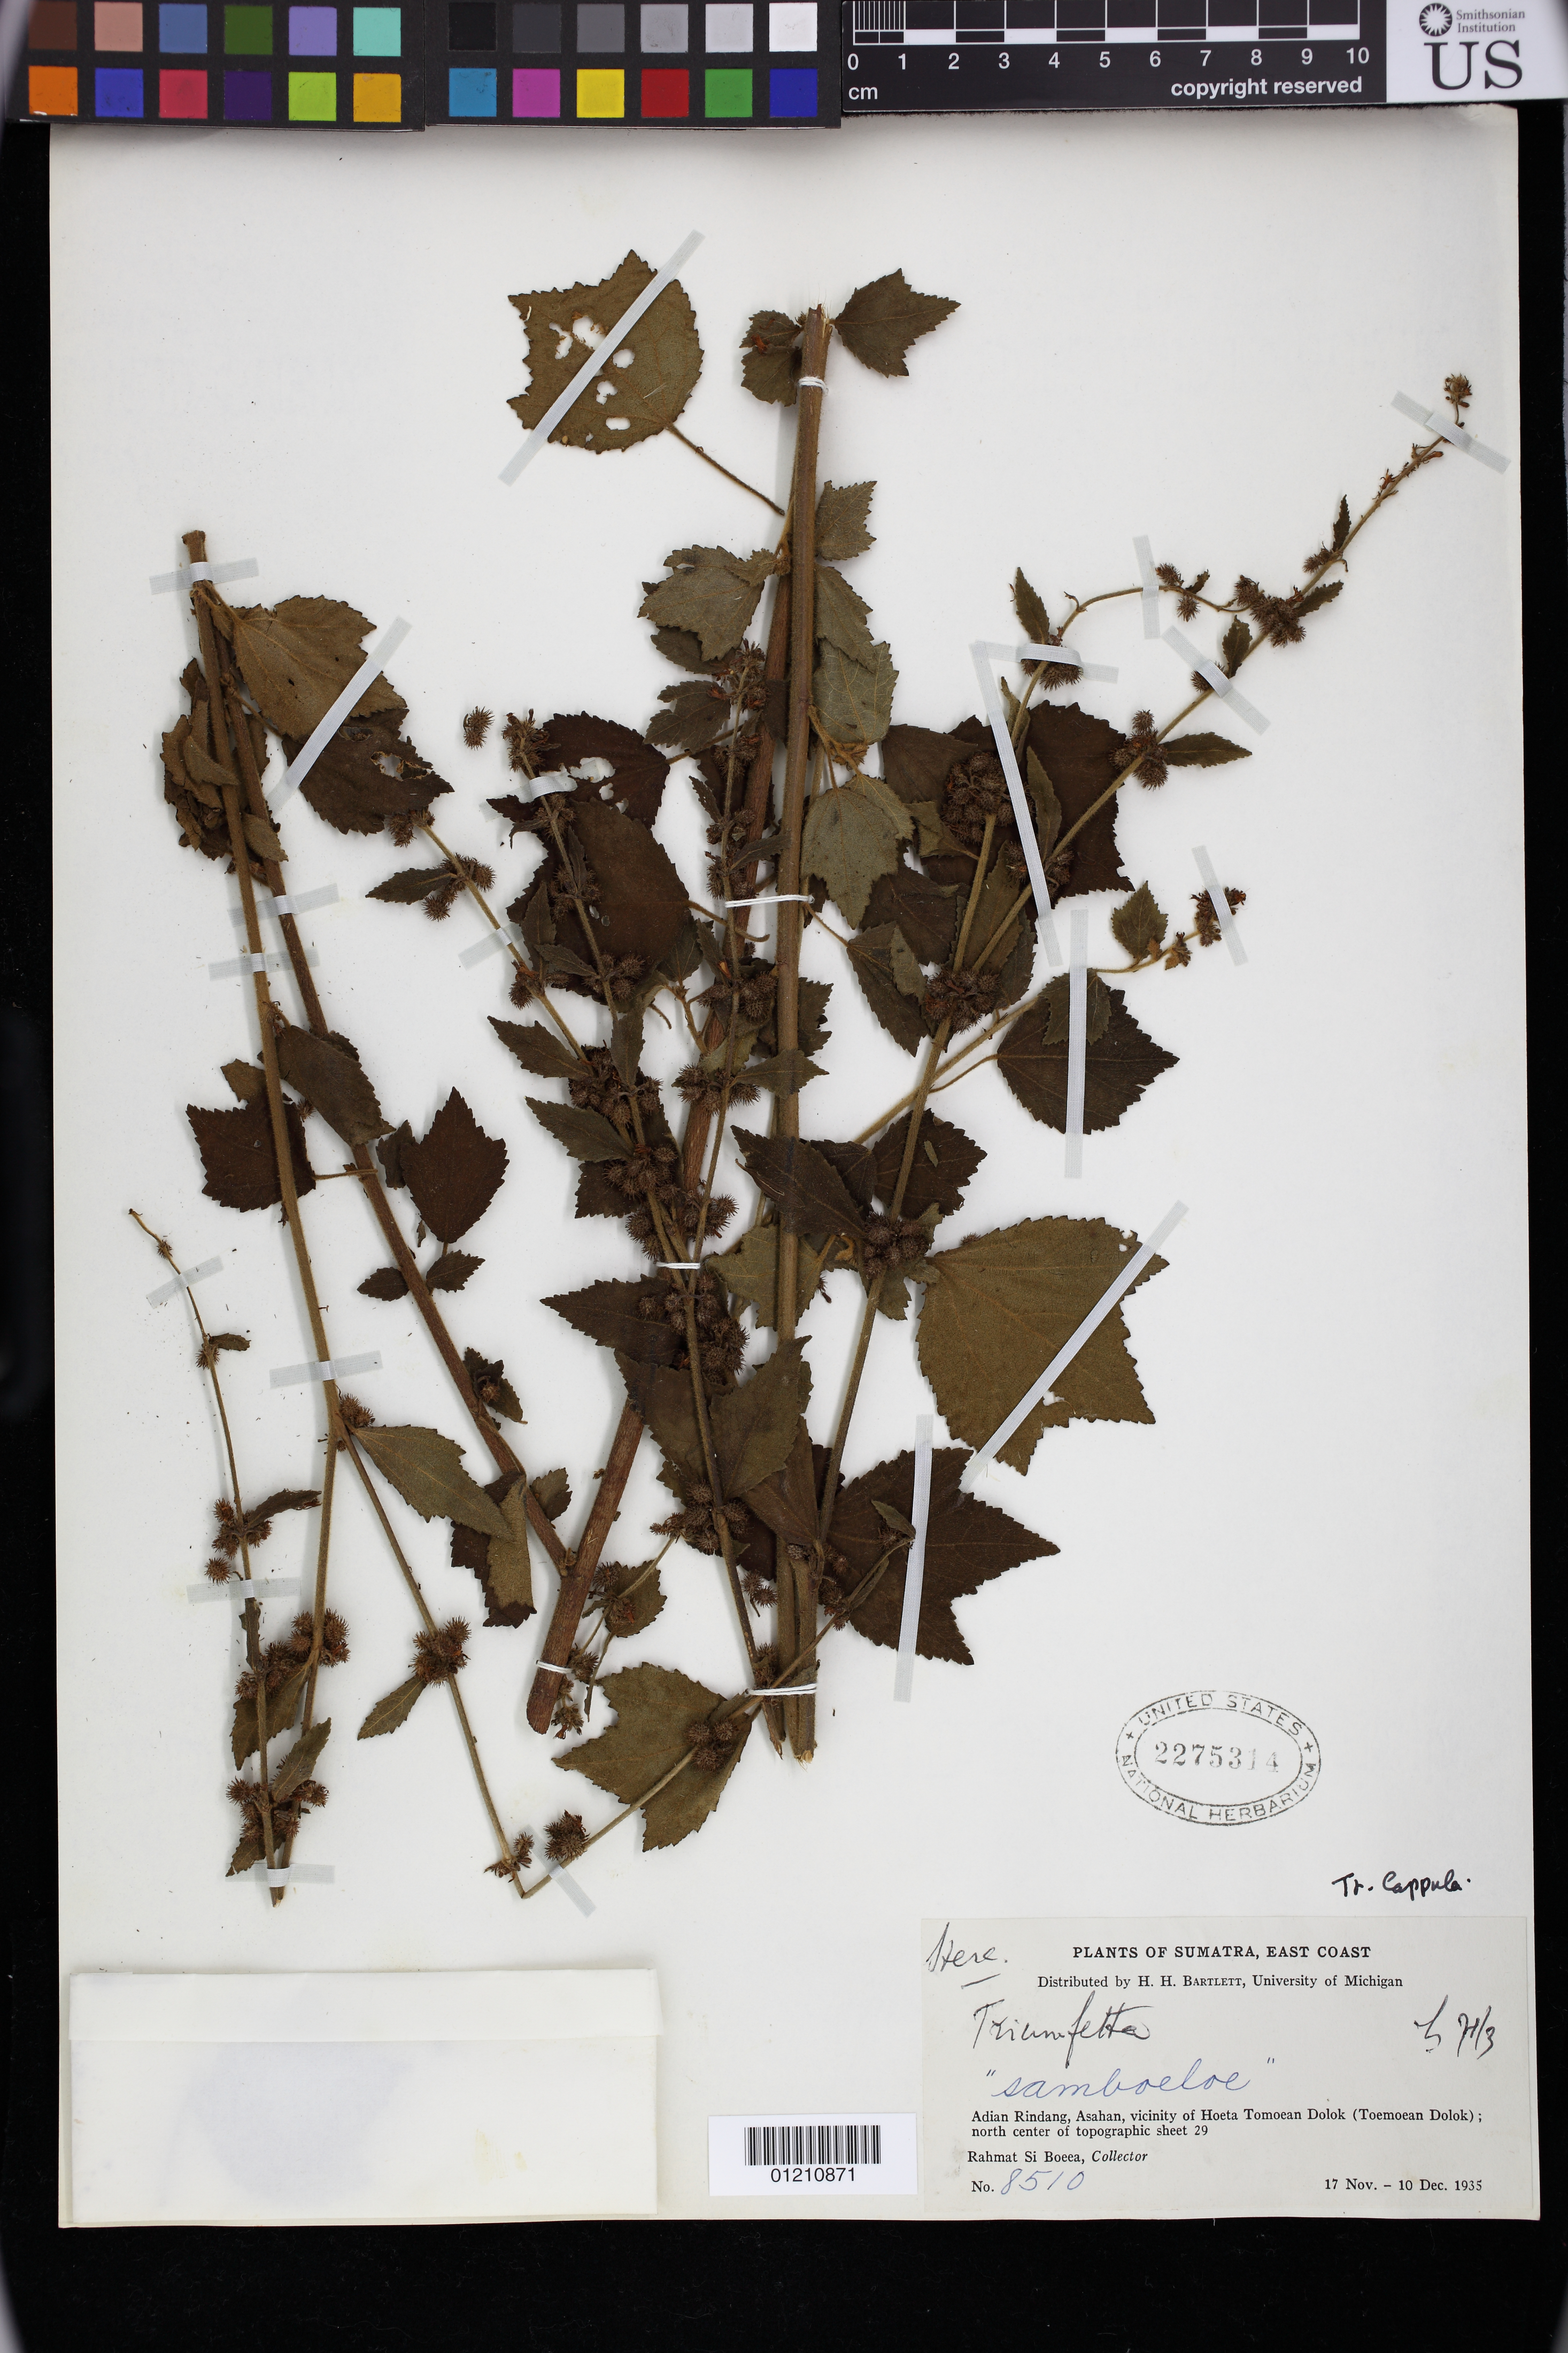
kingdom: Plantae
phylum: Tracheophyta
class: Magnoliopsida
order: Malvales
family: Malvaceae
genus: Triumfetta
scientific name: Triumfetta lappula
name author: L.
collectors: Rahmat Si Boeea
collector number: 8510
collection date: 1935-11-17/1935-12-10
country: Indonesia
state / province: Sumatra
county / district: Sumatera Utara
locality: Adian Rindang, Asahan, vicinity of Hoeta Tomoean Dolok (Toemoean Dolok); north center of topographic sheet 29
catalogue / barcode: US 2275314